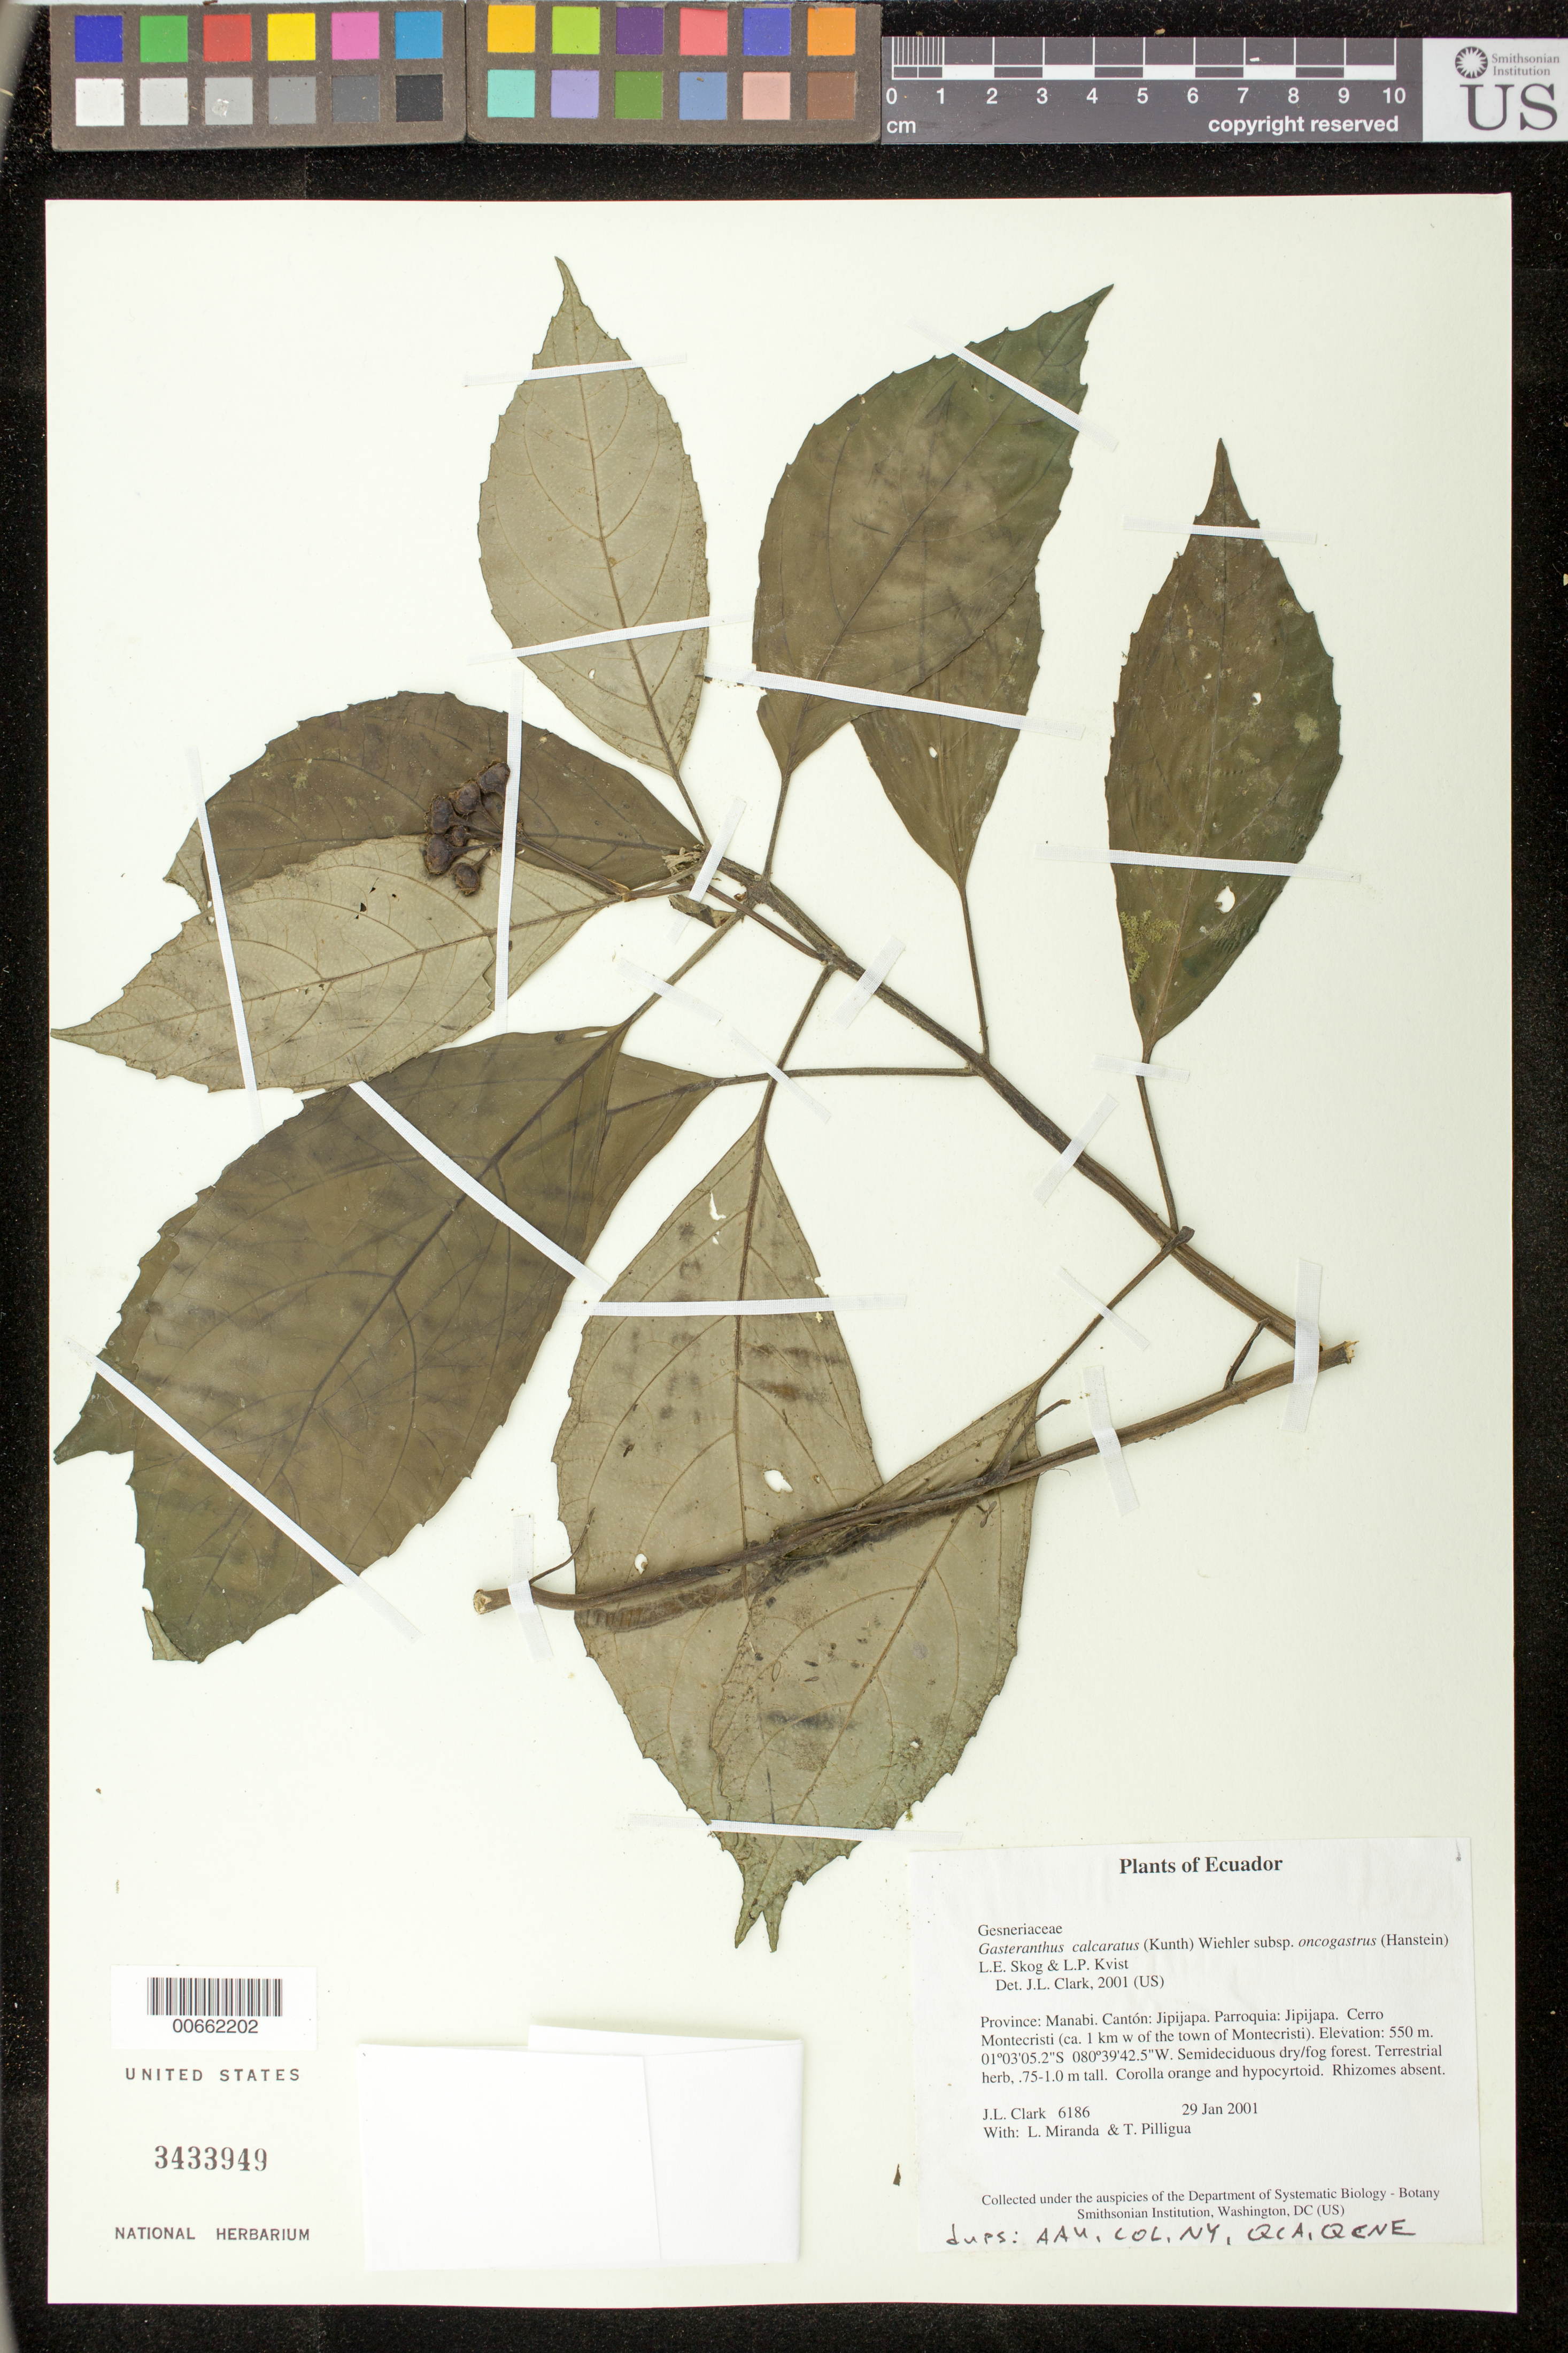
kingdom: Plantae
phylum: Tracheophyta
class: Magnoliopsida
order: Lamiales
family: Gesneriaceae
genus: Sinningia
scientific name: Sinningia incarnata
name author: (Aubl.) D.L. Denham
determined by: Clark, J. L., (SEL), The Marie Selby Botanical Garden (UNITED STATES)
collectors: J. L. Clark, L. Miranda & T. Pilligua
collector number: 6186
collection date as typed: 29 Jan 2001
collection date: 2001-01-29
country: Ecuador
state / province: Manabí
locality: Jipijapa. Parroquia: Jipijapa. Cerro Montecristi (ca. 1 km w of the town of Montecristi).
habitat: Semideciduous dry/fog forest.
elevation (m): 550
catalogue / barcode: US 3433949